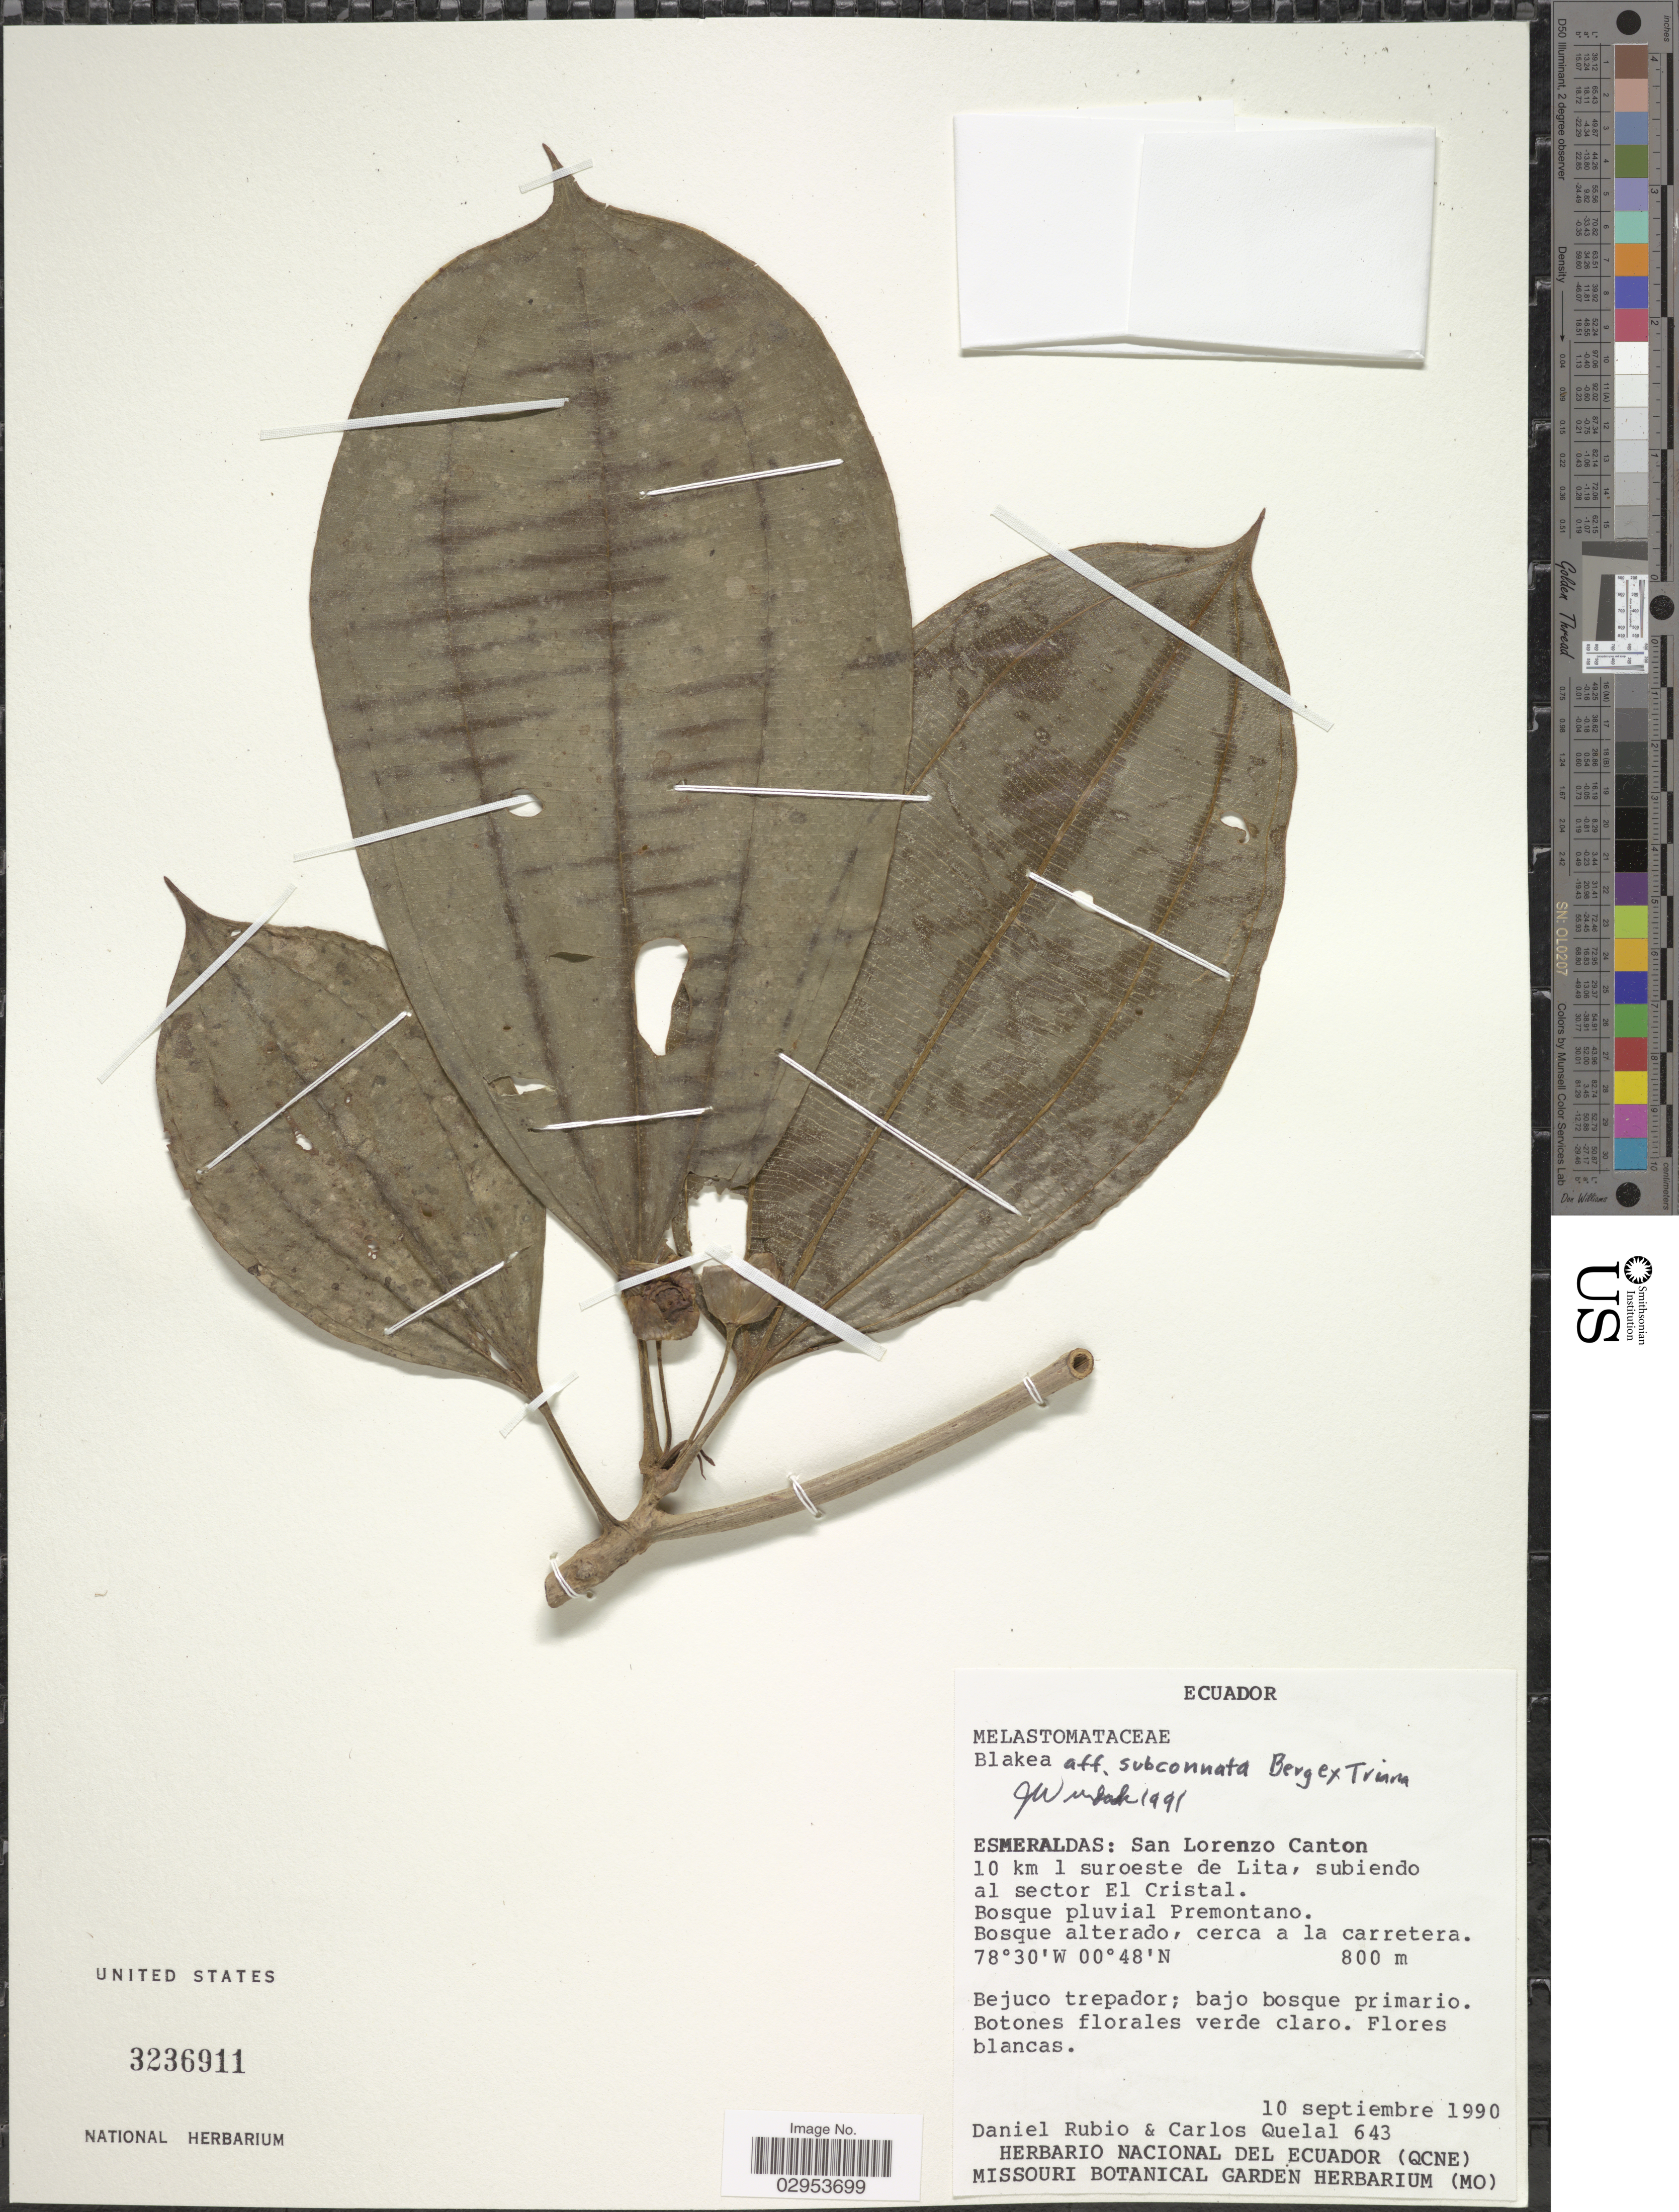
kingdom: Plantae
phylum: Tracheophyta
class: Magnoliopsida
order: Myrtales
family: Melastomataceae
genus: Blakea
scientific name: Blakea sp.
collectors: D. Rubio & C. Quelal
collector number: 643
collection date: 1990-09-10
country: Ecuador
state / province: Esmeraldas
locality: San Lorenzo Canton. 10 km 1 suroeste de Lita, subiendo al sector El Cristal.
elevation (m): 800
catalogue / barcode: US 3236911